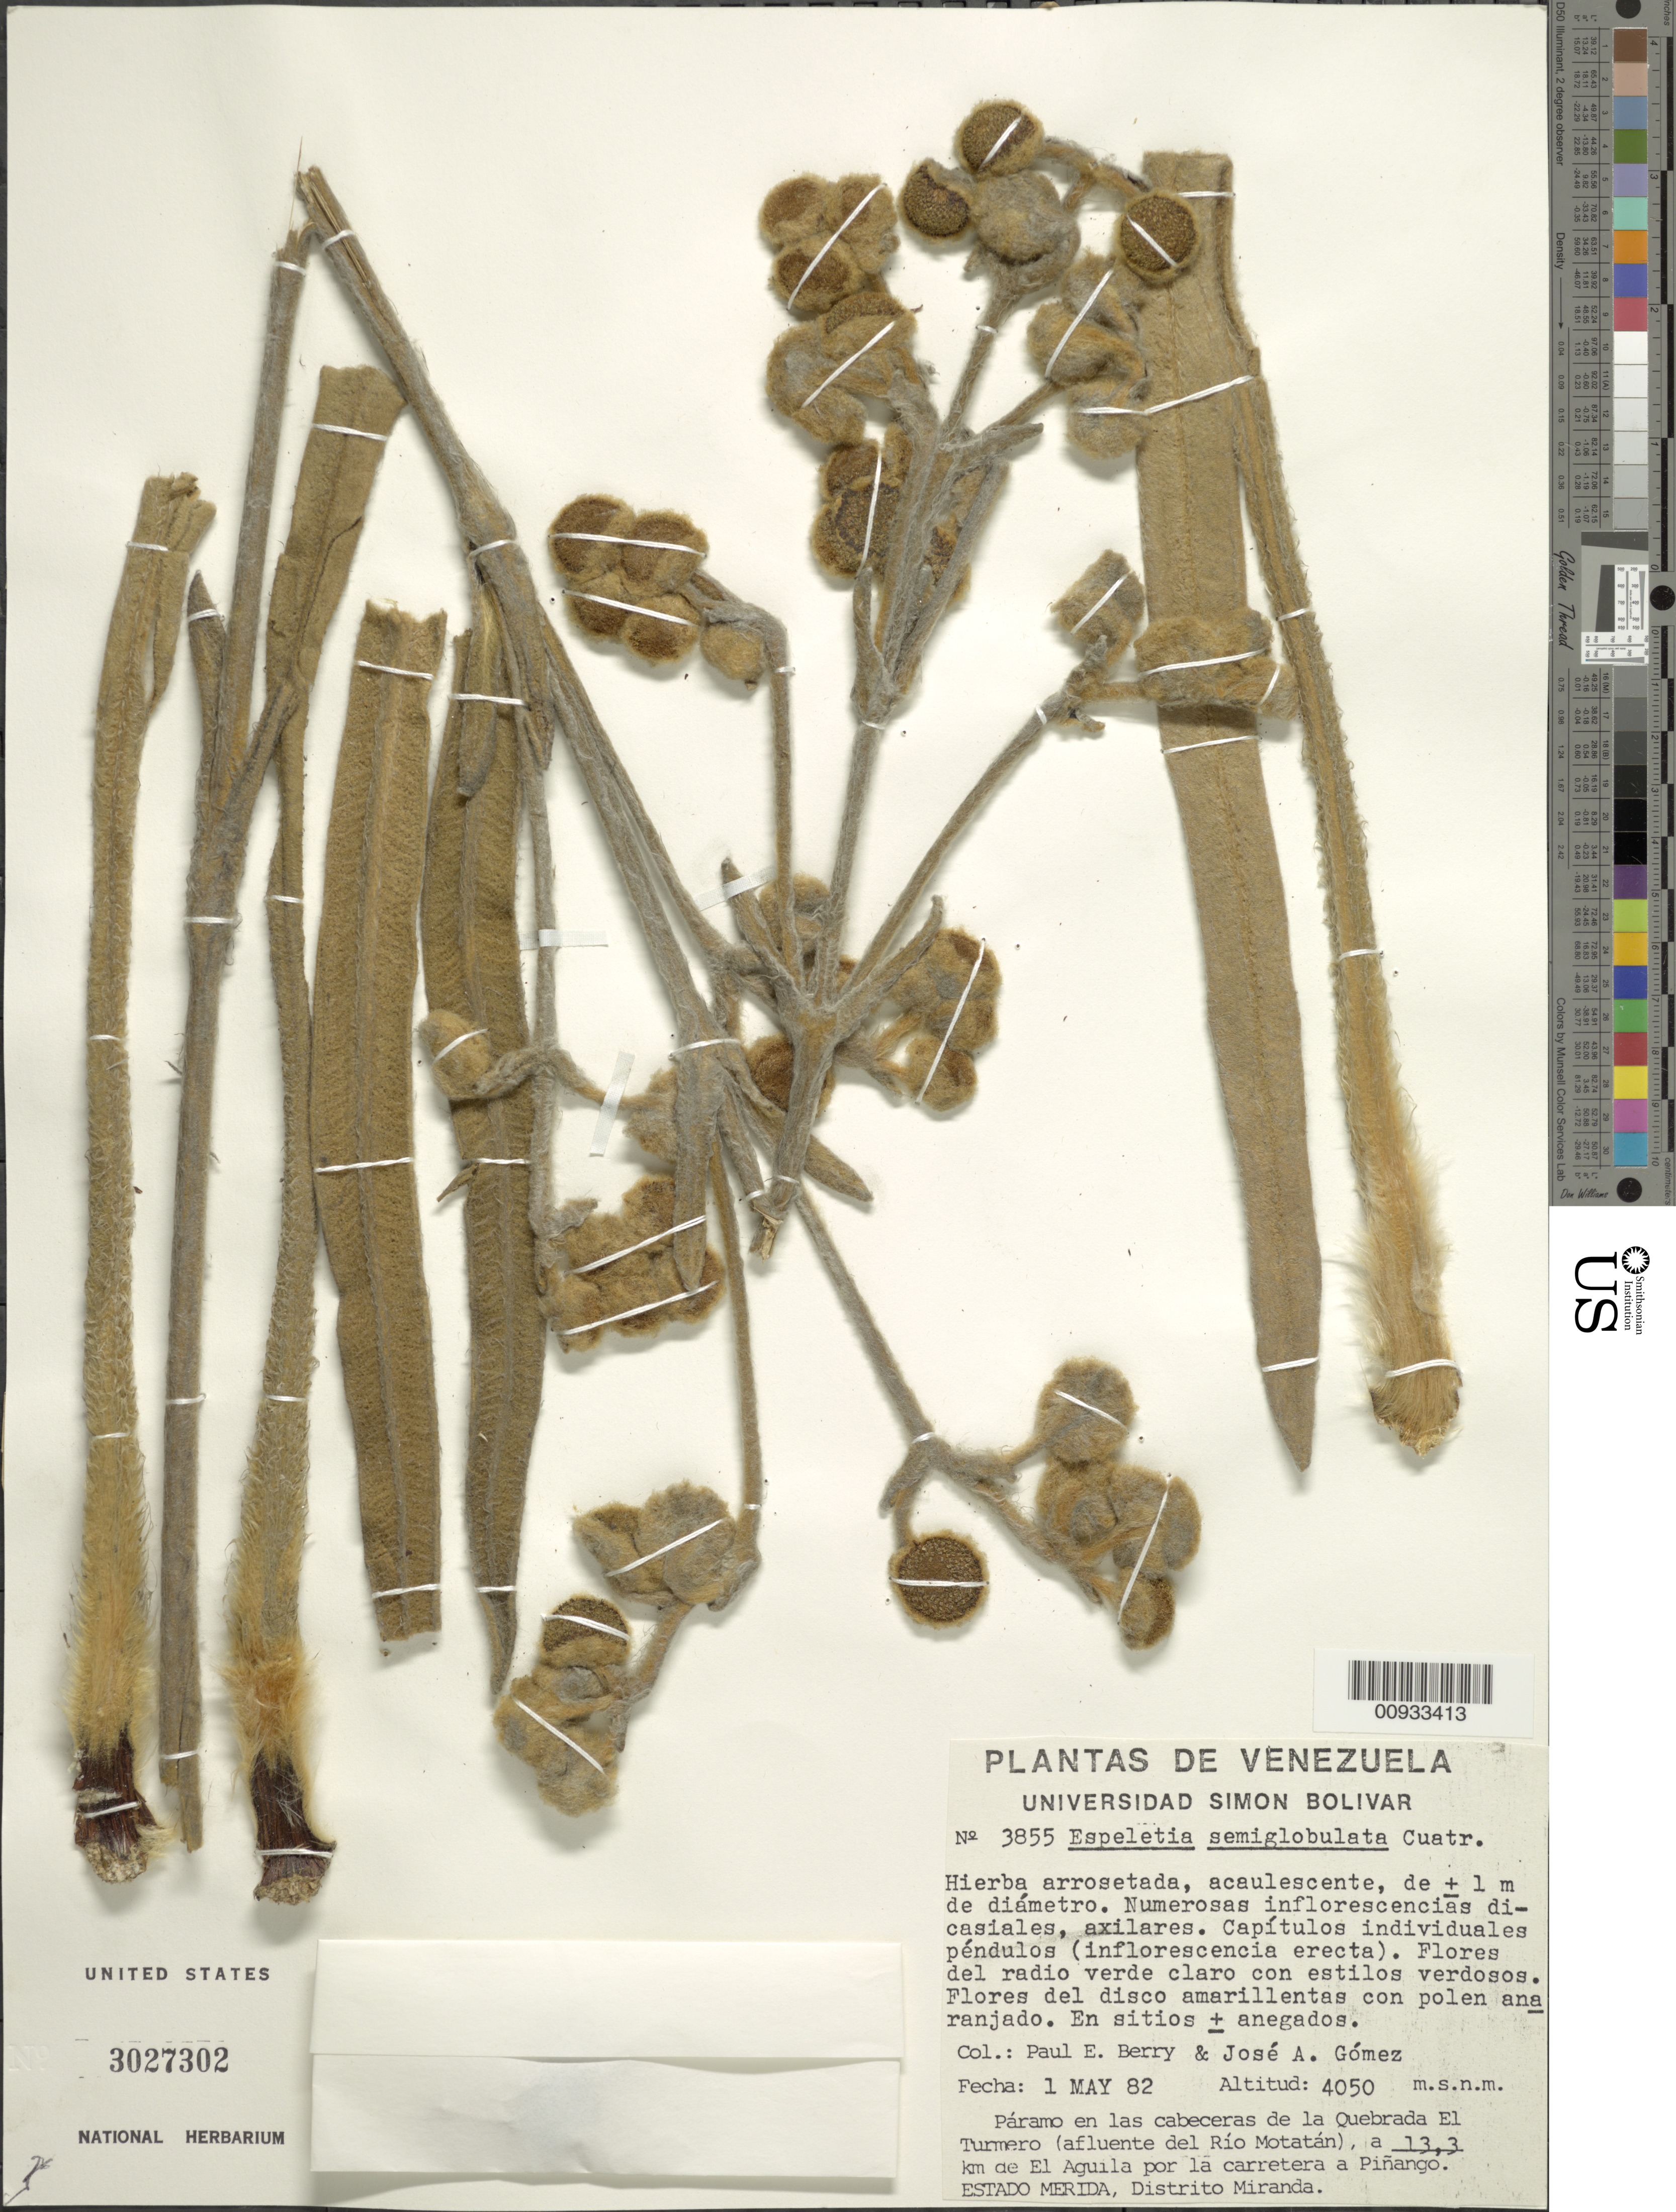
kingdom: Plantae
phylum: Tracheophyta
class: Magnoliopsida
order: Asterales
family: Asteraceae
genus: Espeletia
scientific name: Espeletia semiglobulata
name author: Cuatrec.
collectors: P. E. Berry & J. A. Gómez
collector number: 3855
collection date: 1982-05-01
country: Venezuela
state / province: Mérida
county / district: Miranda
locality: Cabeceras de la Quebrada El Turmero (afluente del Río Motatán), a 13.3 km de El Águila por la carretera a Piñango.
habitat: Páramo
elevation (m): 4050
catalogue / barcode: US 3027302